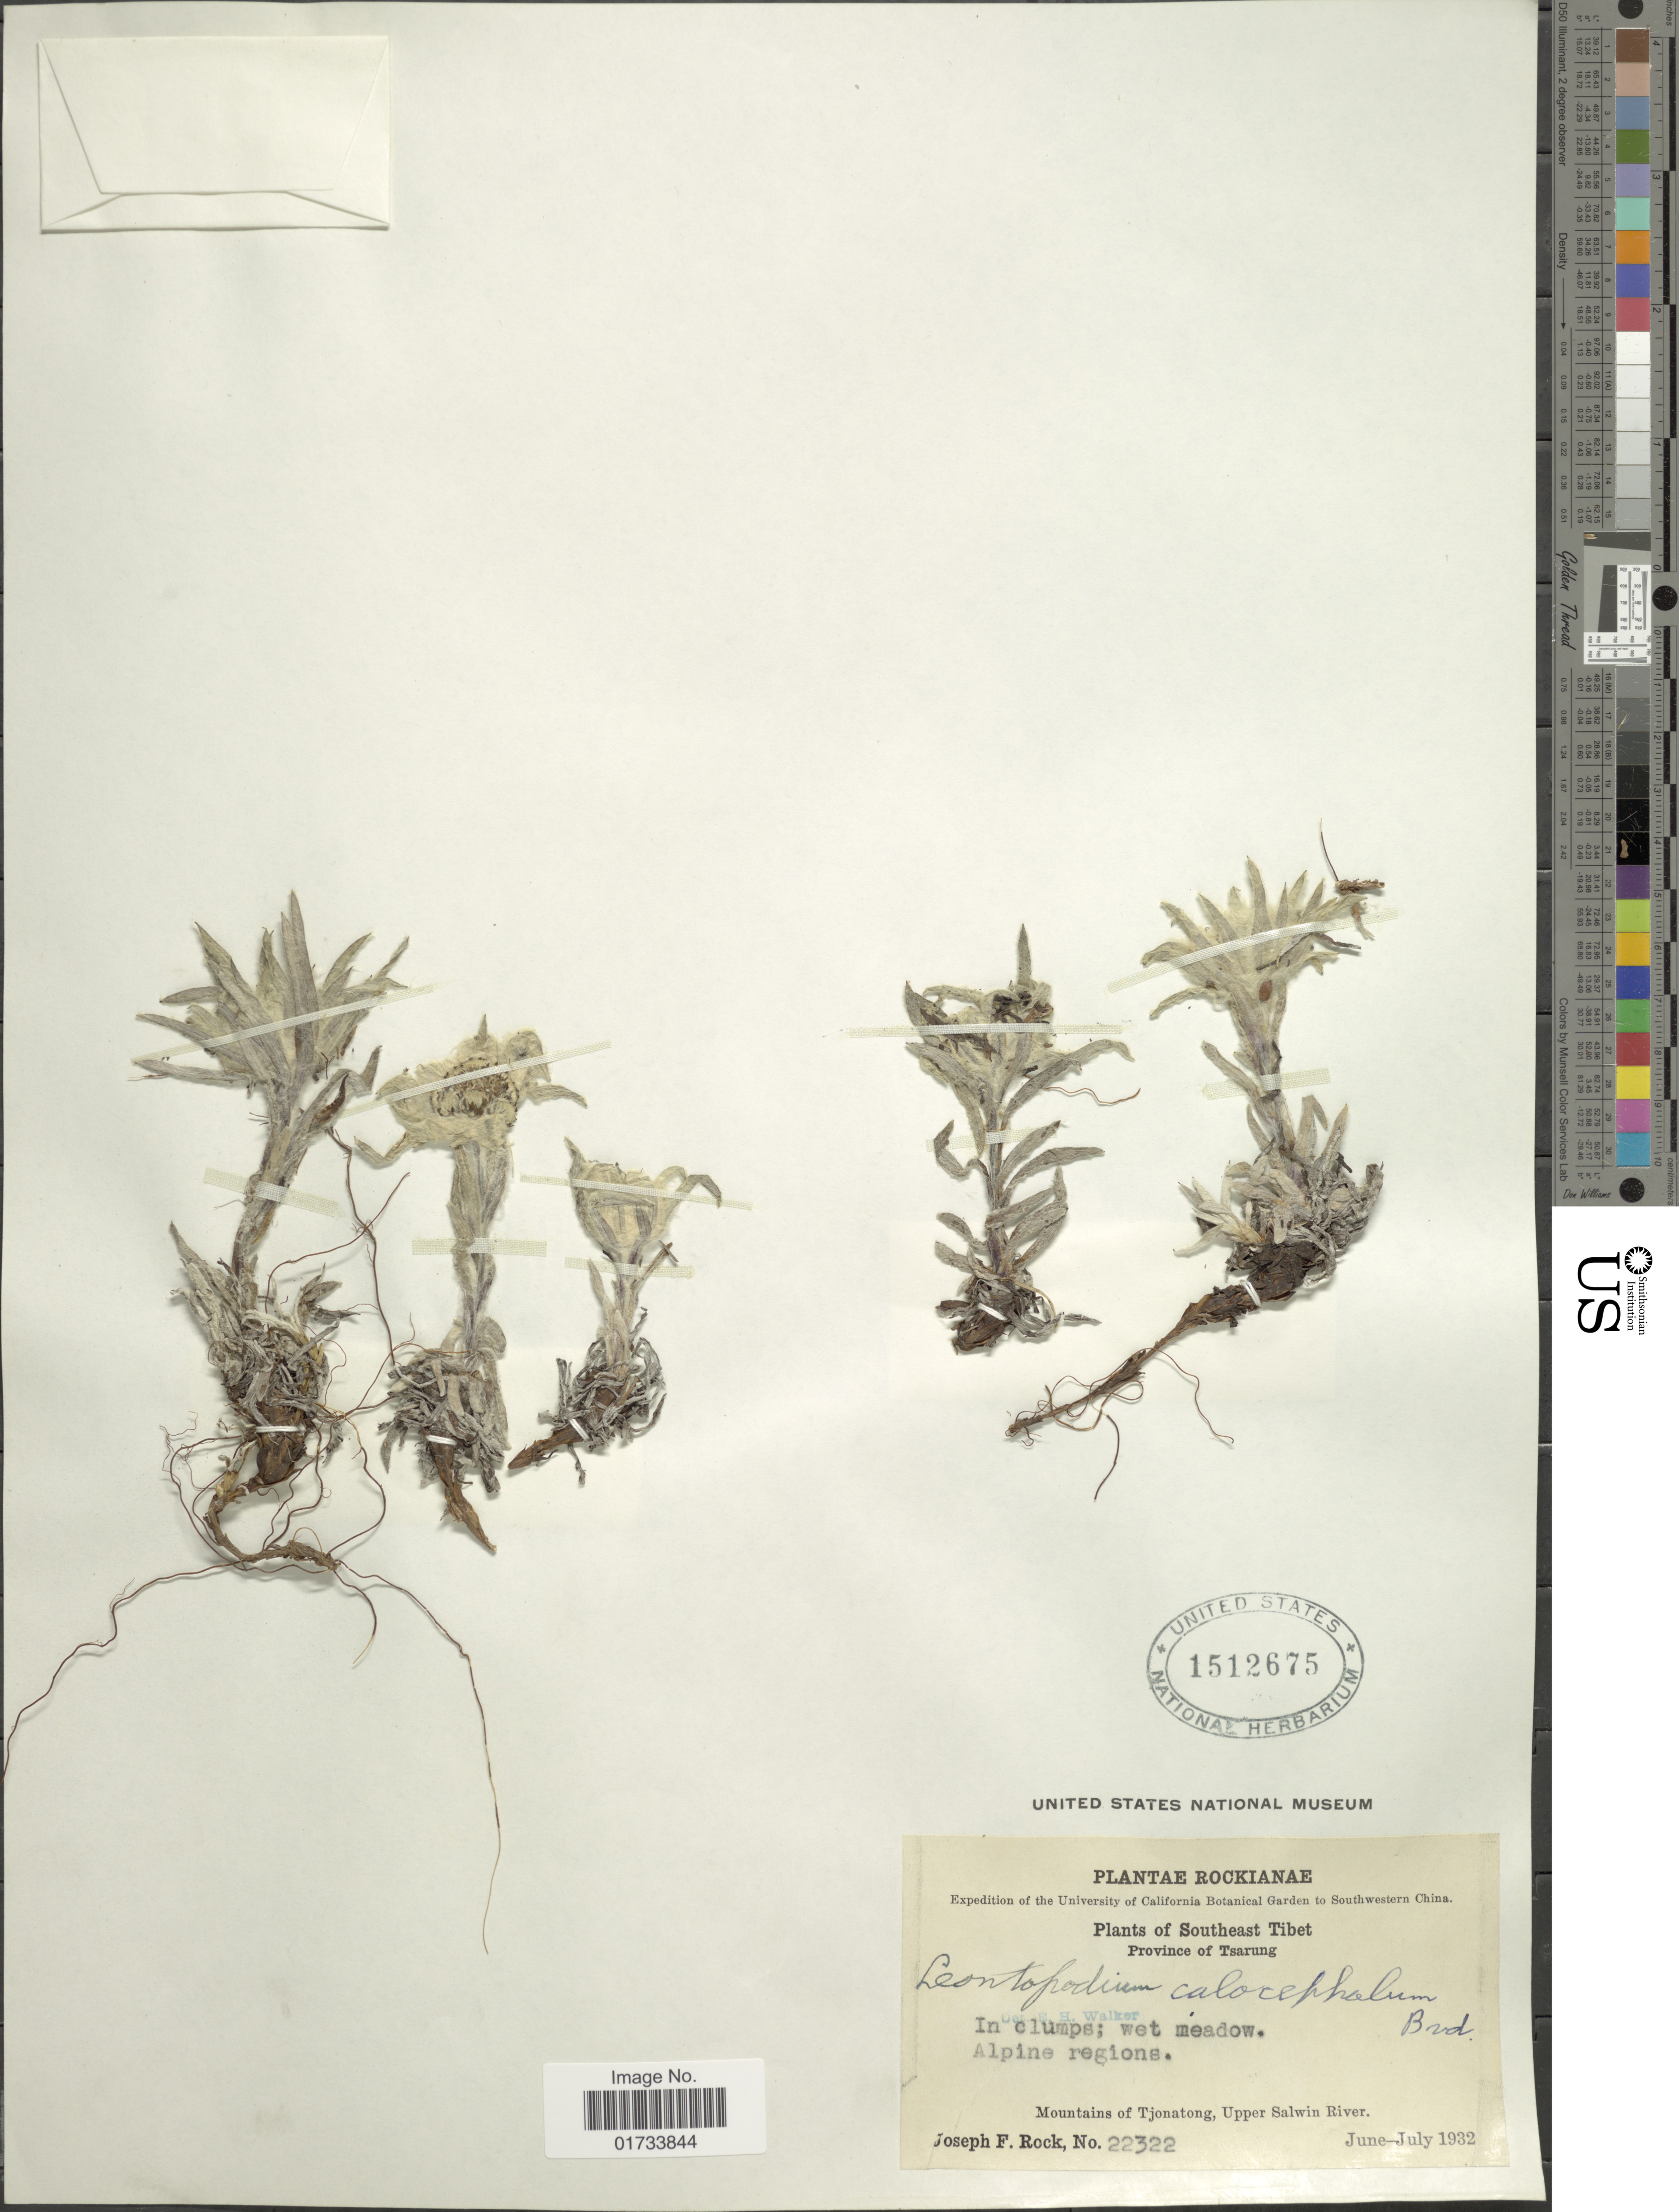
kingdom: Plantae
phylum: Tracheophyta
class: Magnoliopsida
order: Asterales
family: Asteraceae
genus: Leontopodium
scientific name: Leontopodium calocephalum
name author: (Franch.) Beauverd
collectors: J. F. Rock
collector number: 22322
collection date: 1932-06/1932-07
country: China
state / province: Xizang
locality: Southeast Tibet, province of Tsarung, mountains of Tjonatong, Upper Salwin River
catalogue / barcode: US 1512675